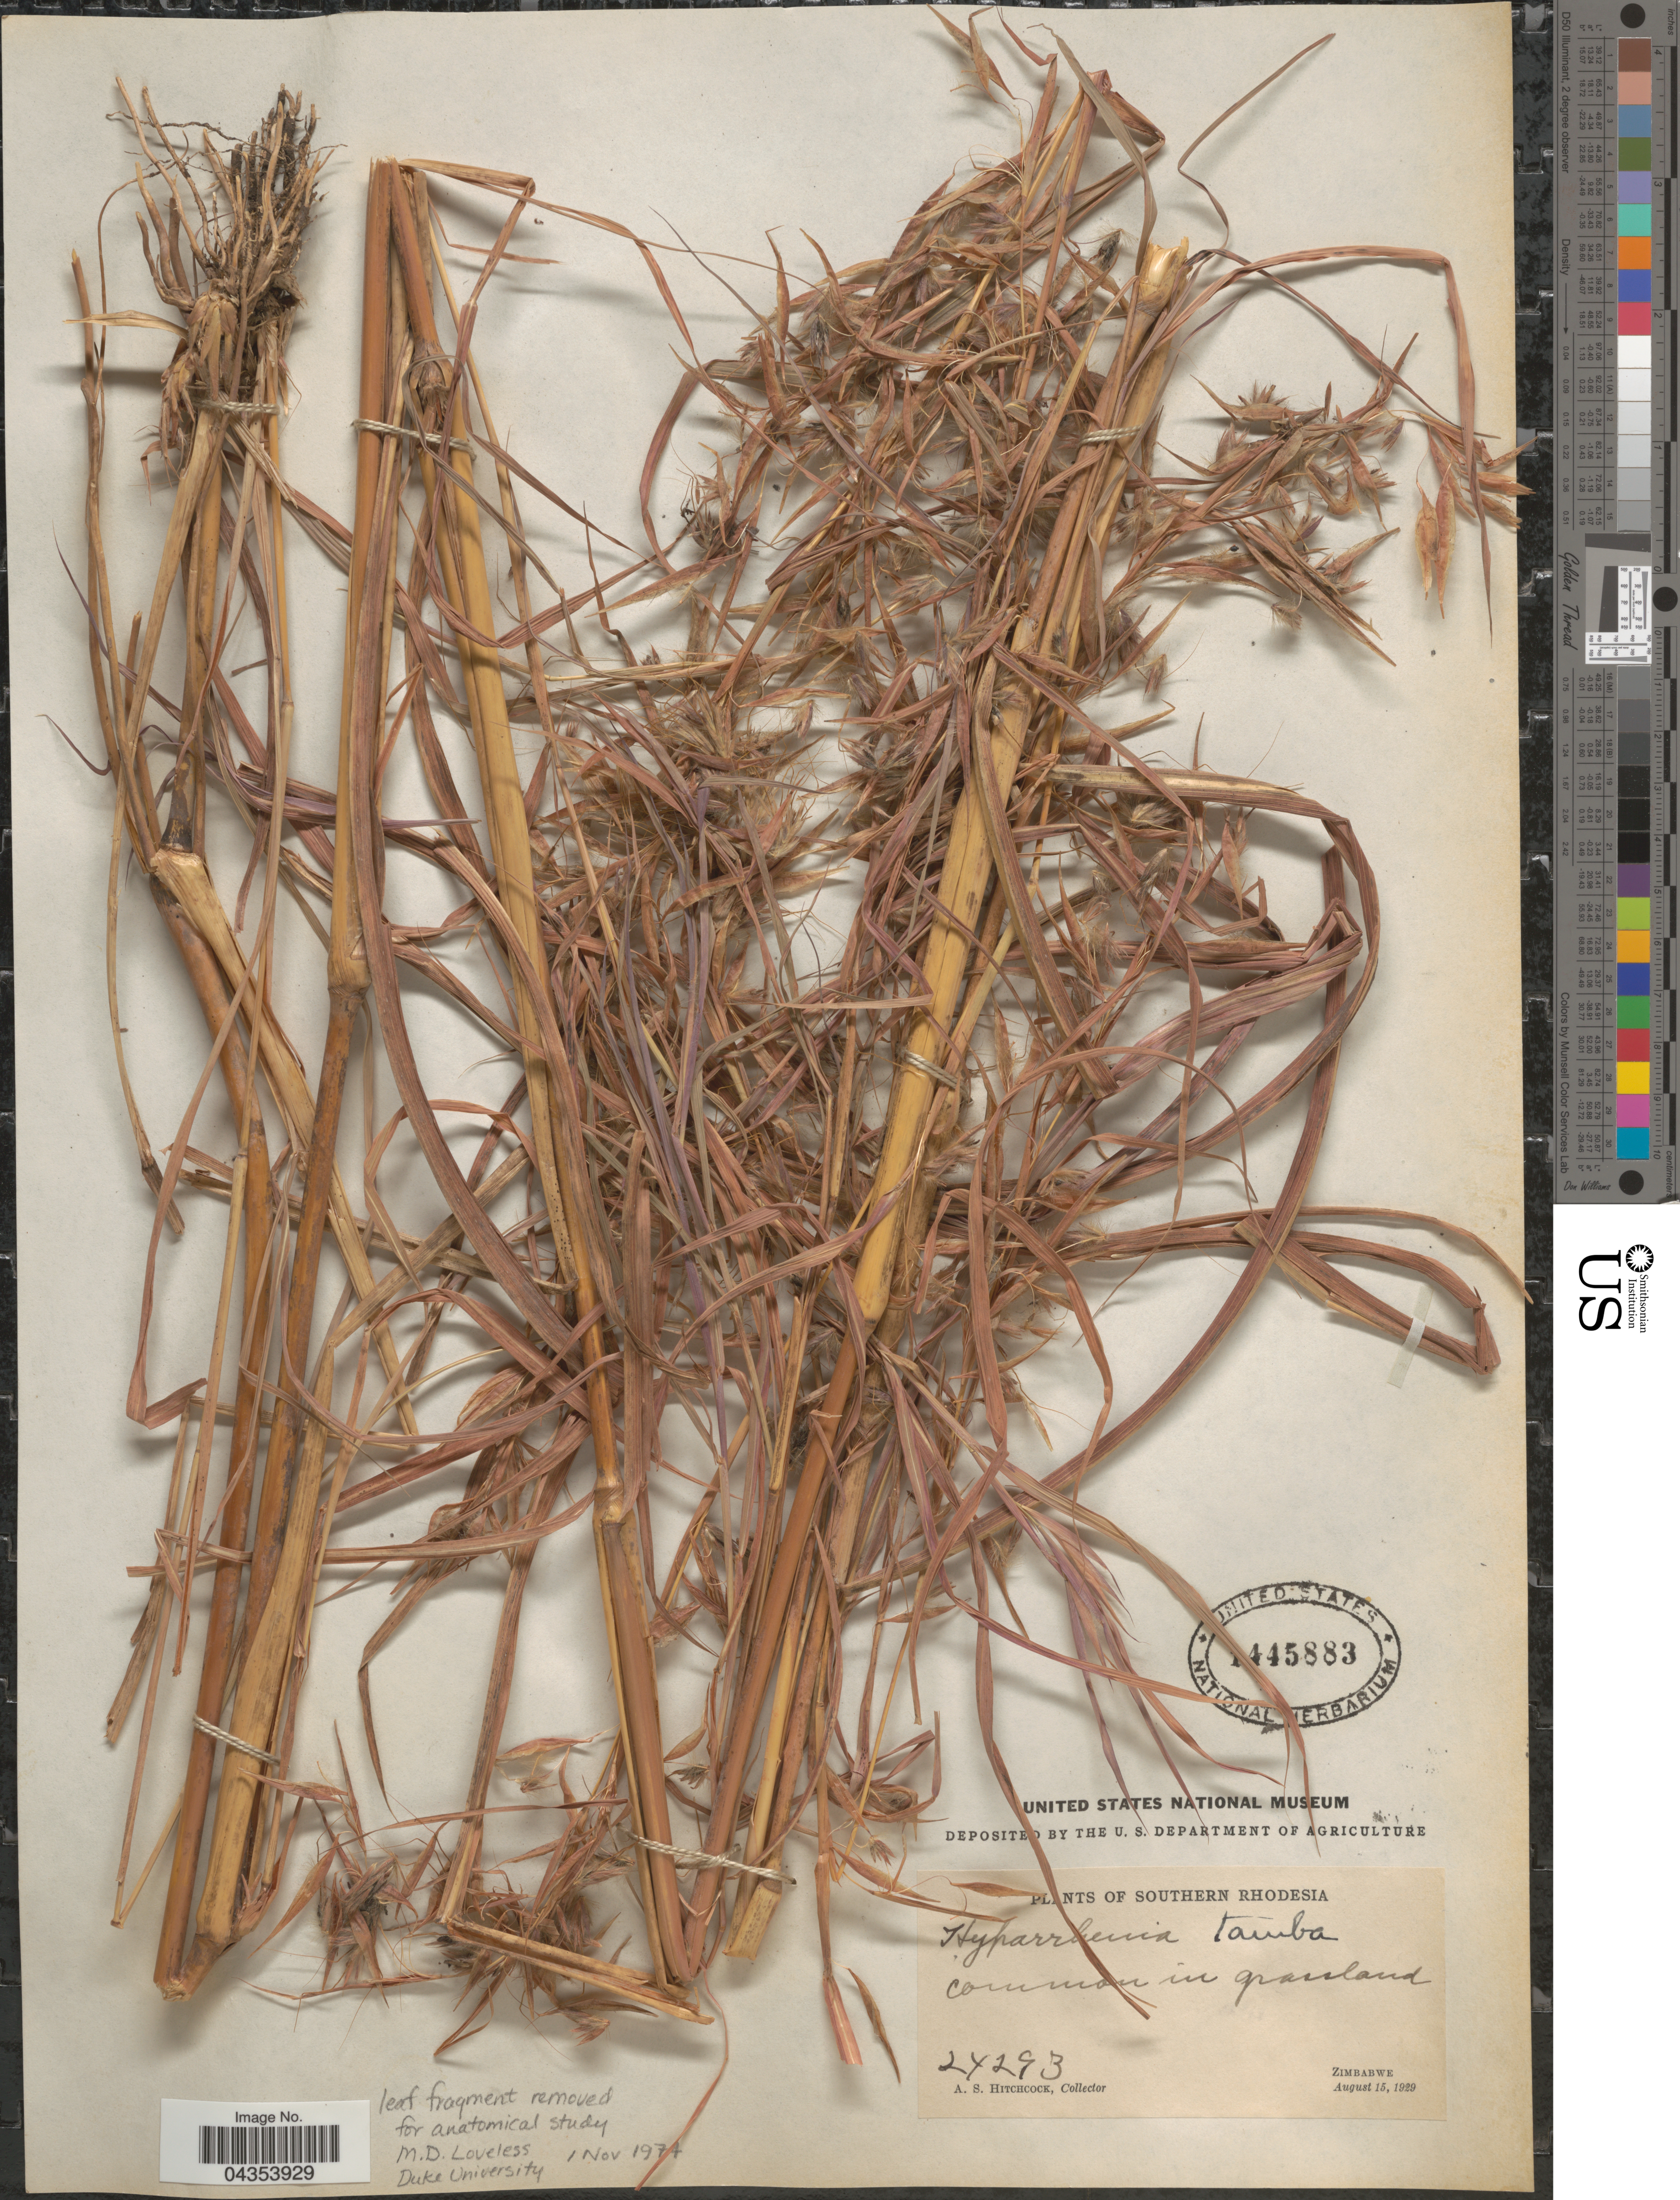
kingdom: Plantae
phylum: Tracheophyta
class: Liliopsida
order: Poales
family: Poaceae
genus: Hyparrhenia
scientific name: Hyparrhenia tamba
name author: (Hochst. ex Steud.) Andersson ex Stapf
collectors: A. S. Hitchcock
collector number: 24293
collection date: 1929-08-15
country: Zimbabwe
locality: Southern Rhodesia.